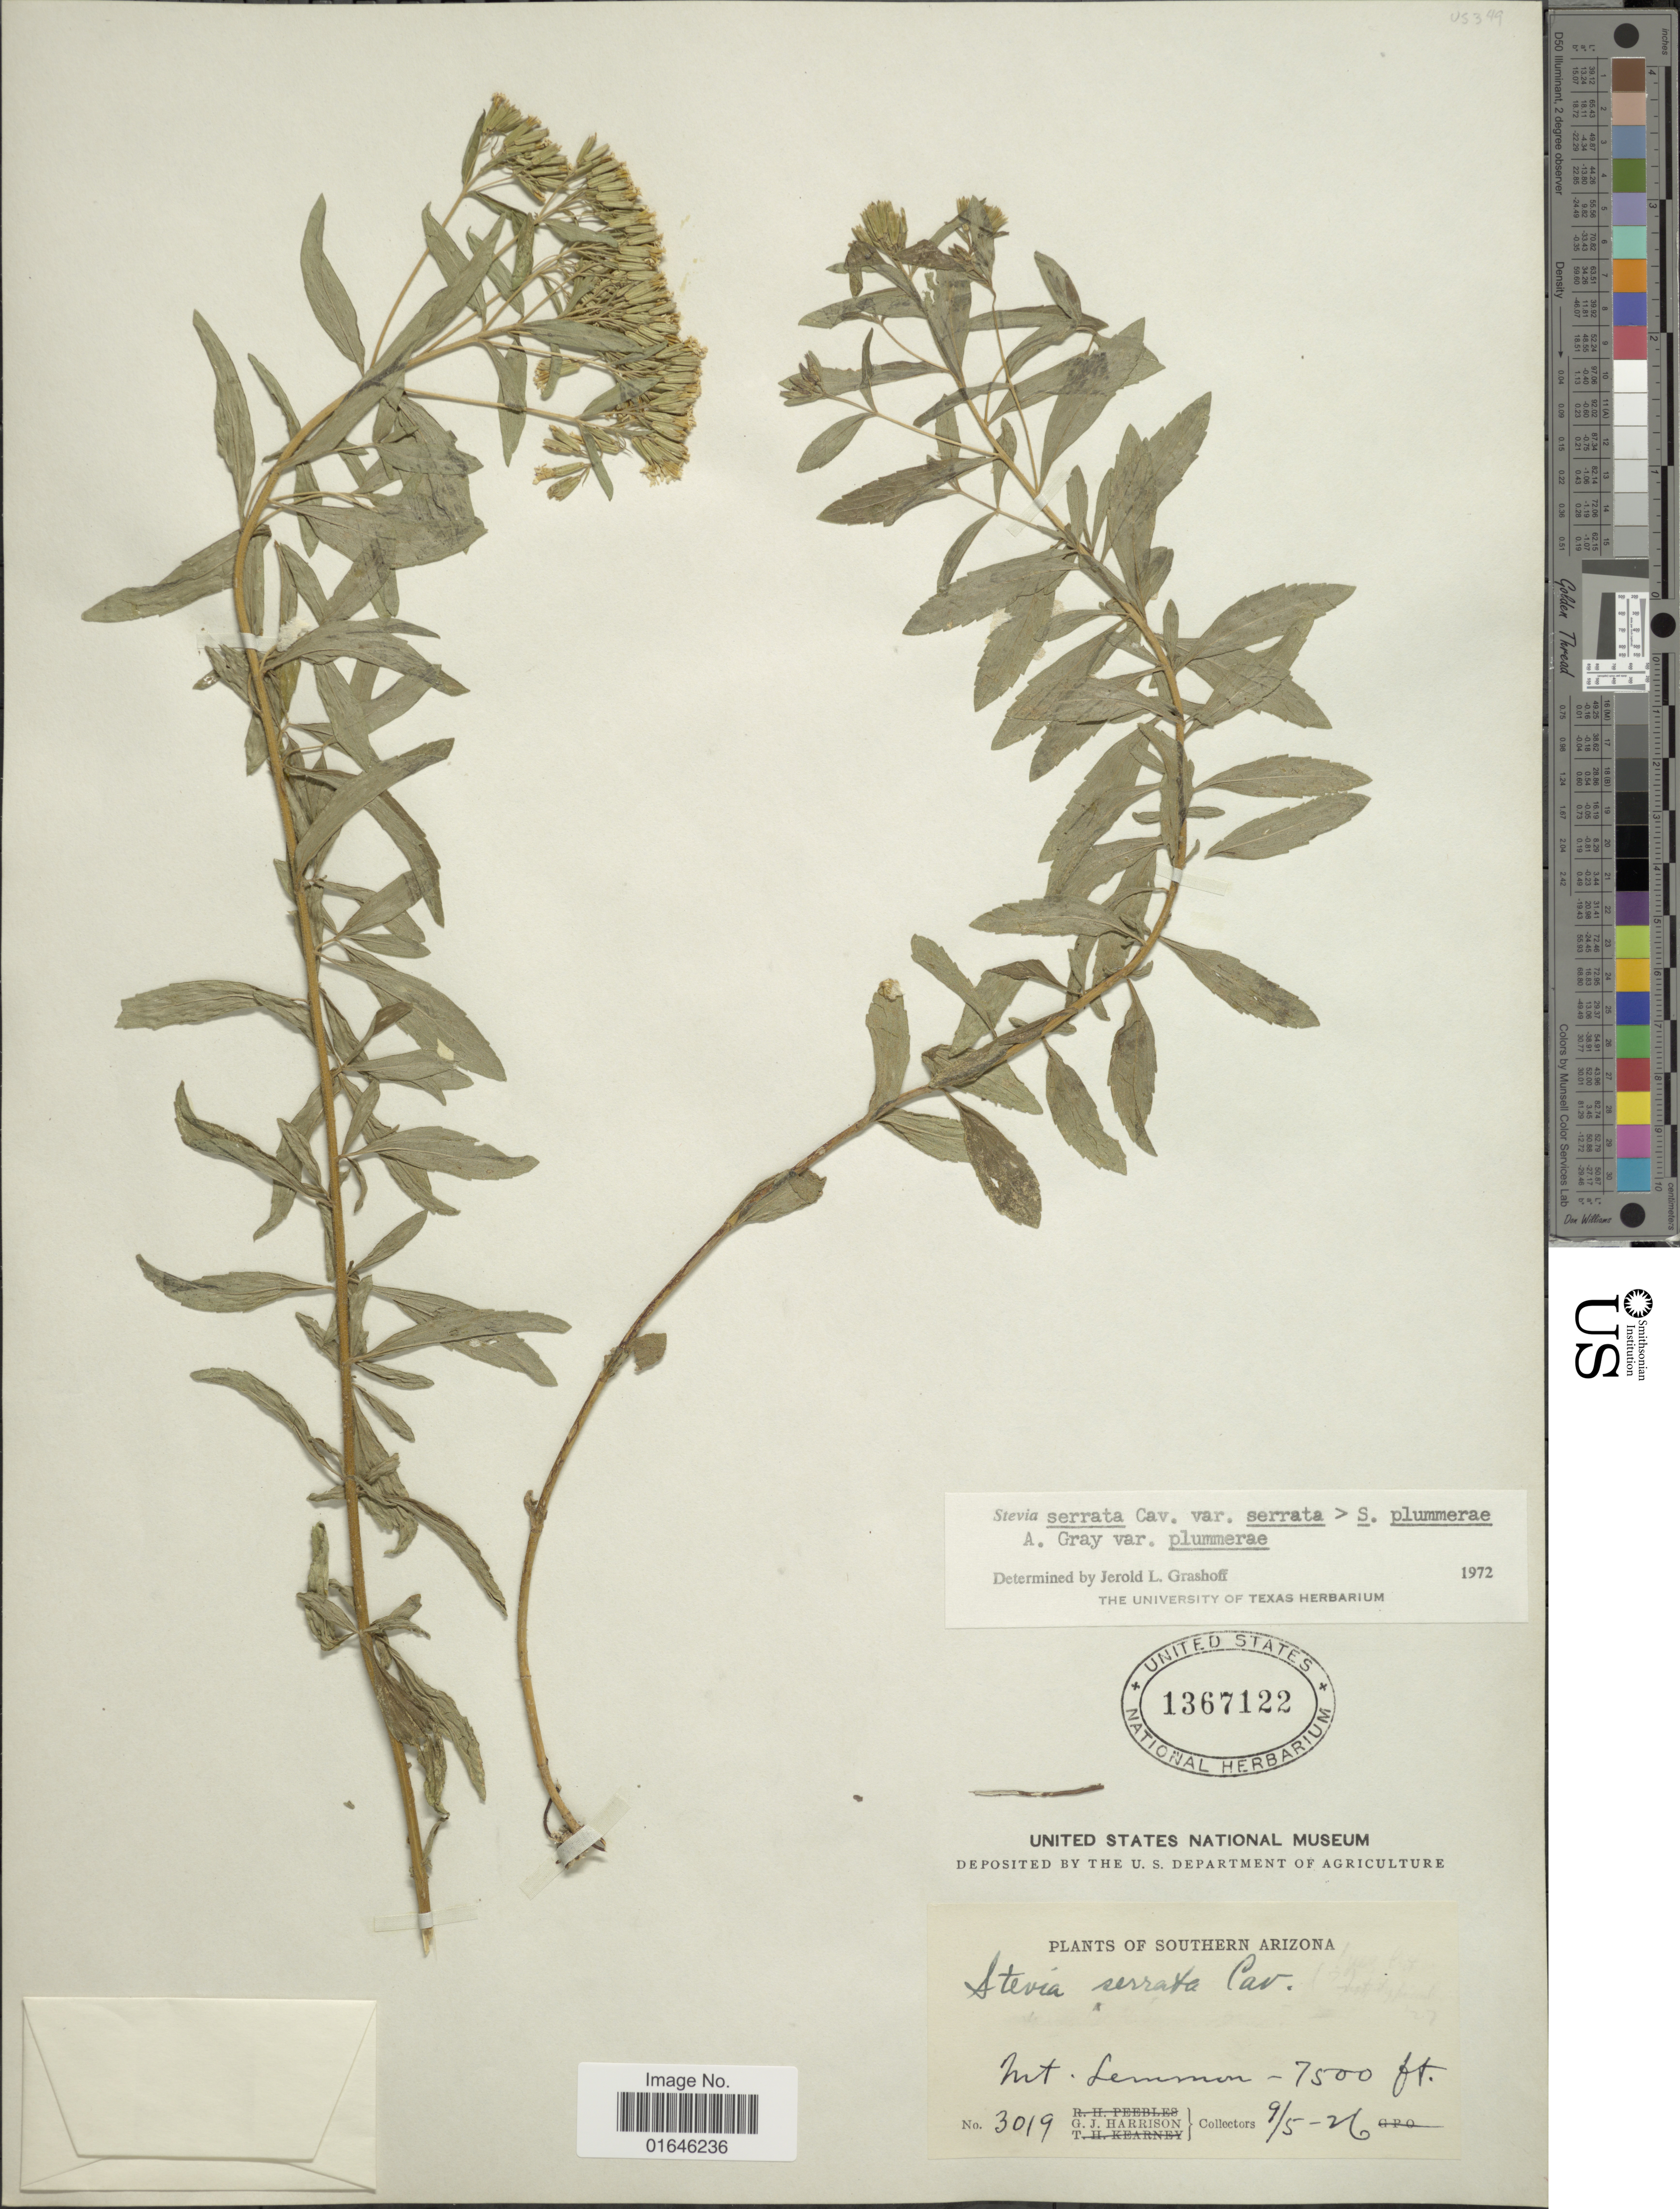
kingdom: Plantae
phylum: Tracheophyta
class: Magnoliopsida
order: Asterales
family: Asteraceae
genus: Stevia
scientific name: Stevia serrata x S. plummerae A. Gray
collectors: G. J. Harrison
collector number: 3019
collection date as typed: Transcribed d/m/y: 5/9/26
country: United States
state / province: Arizona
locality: Southern Arizona, Mt. Lemmon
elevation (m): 2286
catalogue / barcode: US 1367122